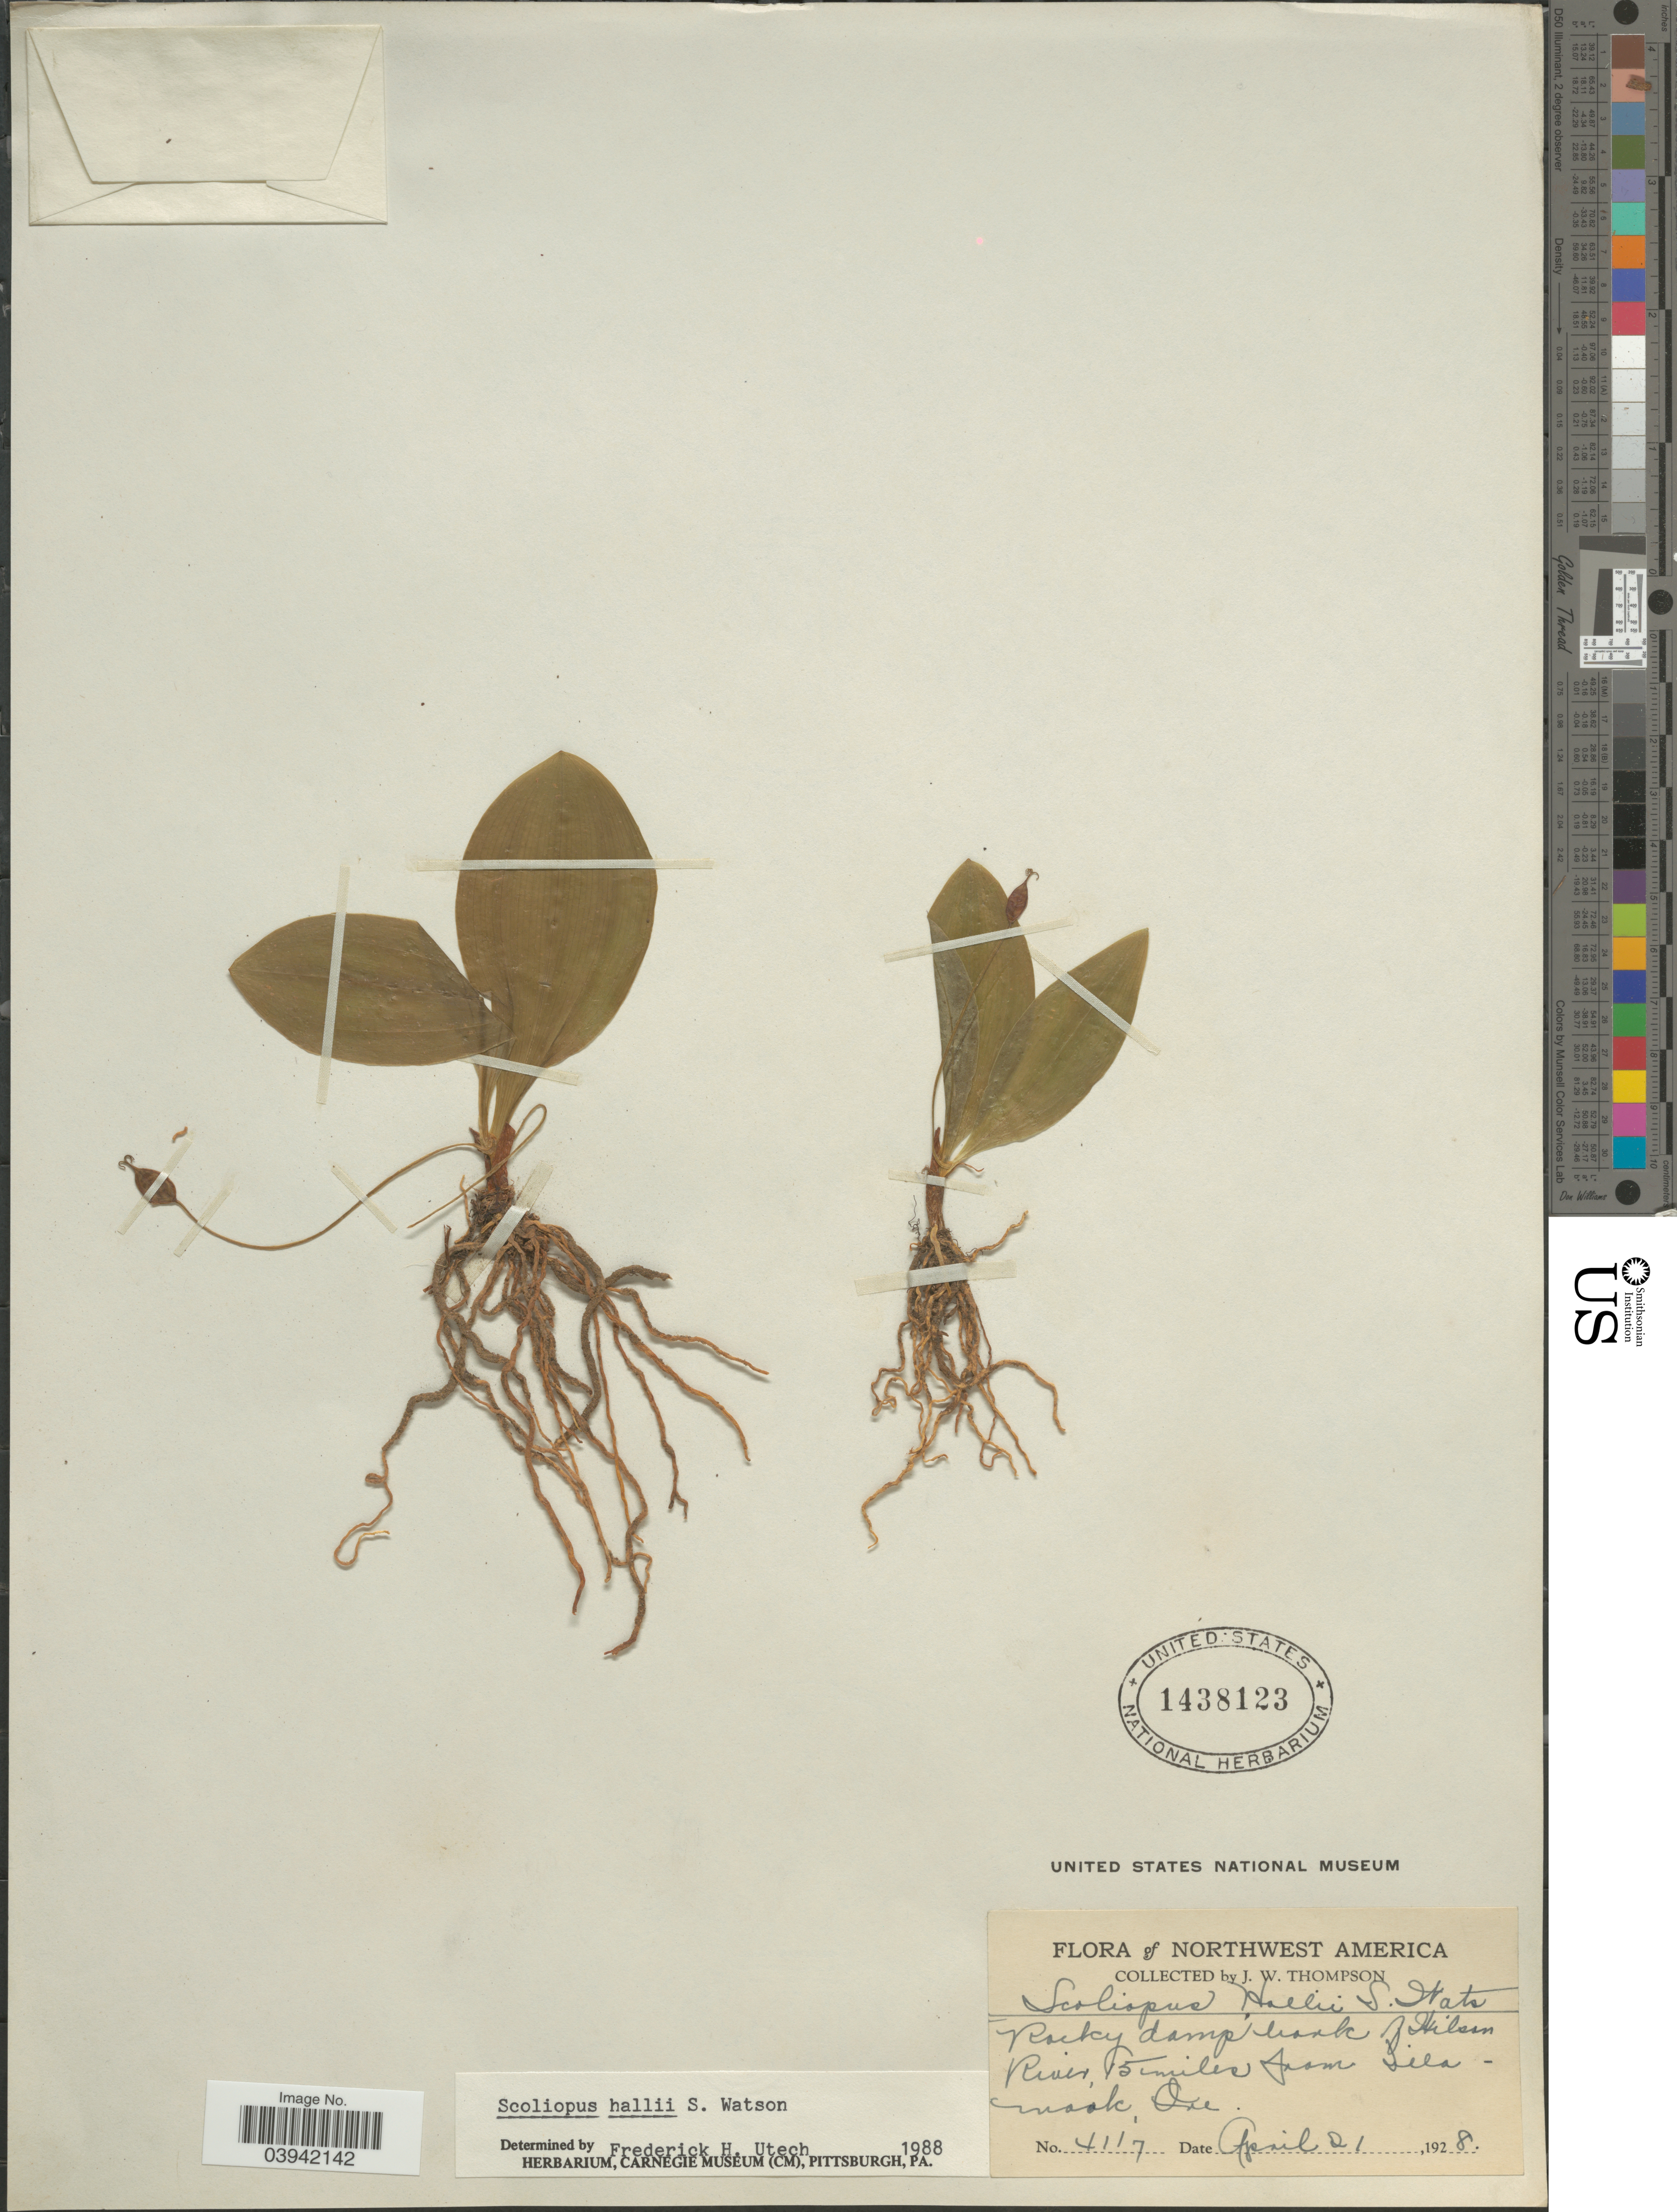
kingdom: Plantae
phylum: Tracheophyta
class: Liliopsida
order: Liliales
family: Liliaceae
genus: Scoliopus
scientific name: Scoliopus hallii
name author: S. Watson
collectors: J. Thompson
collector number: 4117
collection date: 1928-04-21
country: United States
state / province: Oregon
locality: Rocky damp bank of Wilson river, 15 miles from Tilamook.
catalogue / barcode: US 1438123